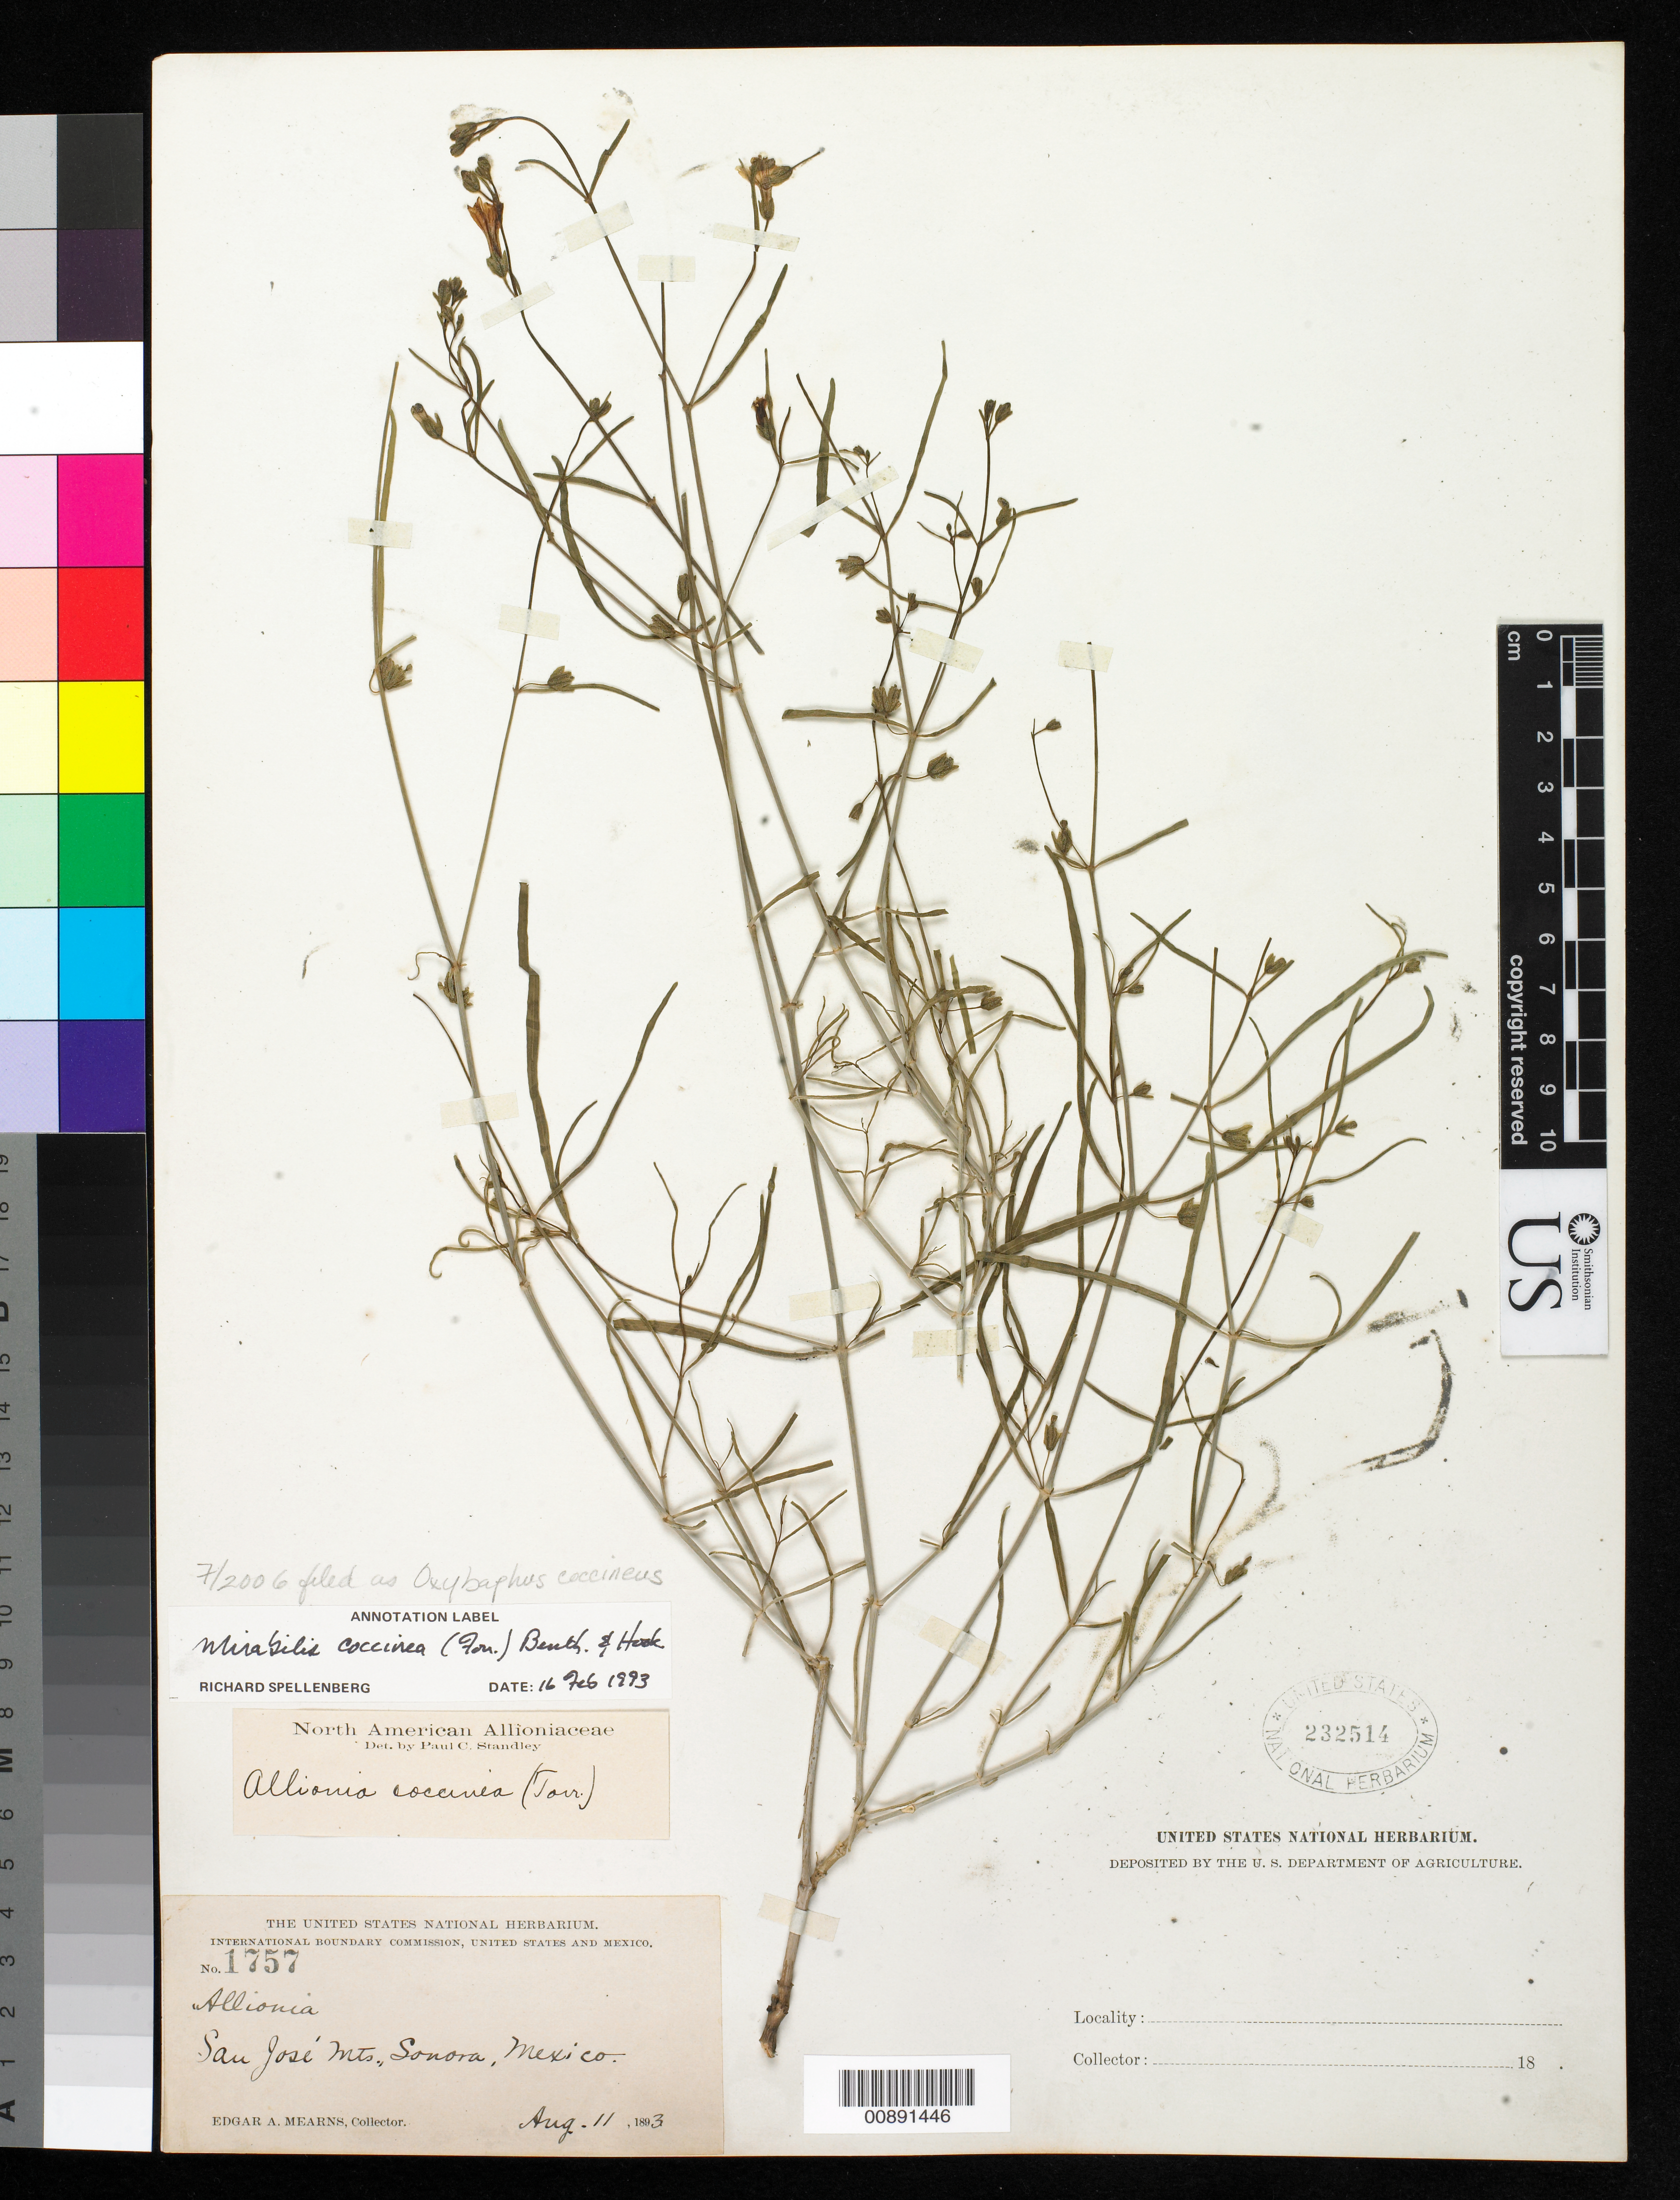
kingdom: Plantae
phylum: Tracheophyta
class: Magnoliopsida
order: Caryophyllales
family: Nyctaginaceae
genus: Mirabilis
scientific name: Mirabilis coccinea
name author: (Torr.) Benth. & Hook. f.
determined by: Spellenberg, R.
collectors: E. A. Mearns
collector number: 1757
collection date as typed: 11 Aug 1893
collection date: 1893-08-11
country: Mexico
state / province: Sonora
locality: San José Mts., Sonora.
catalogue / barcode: US 232514